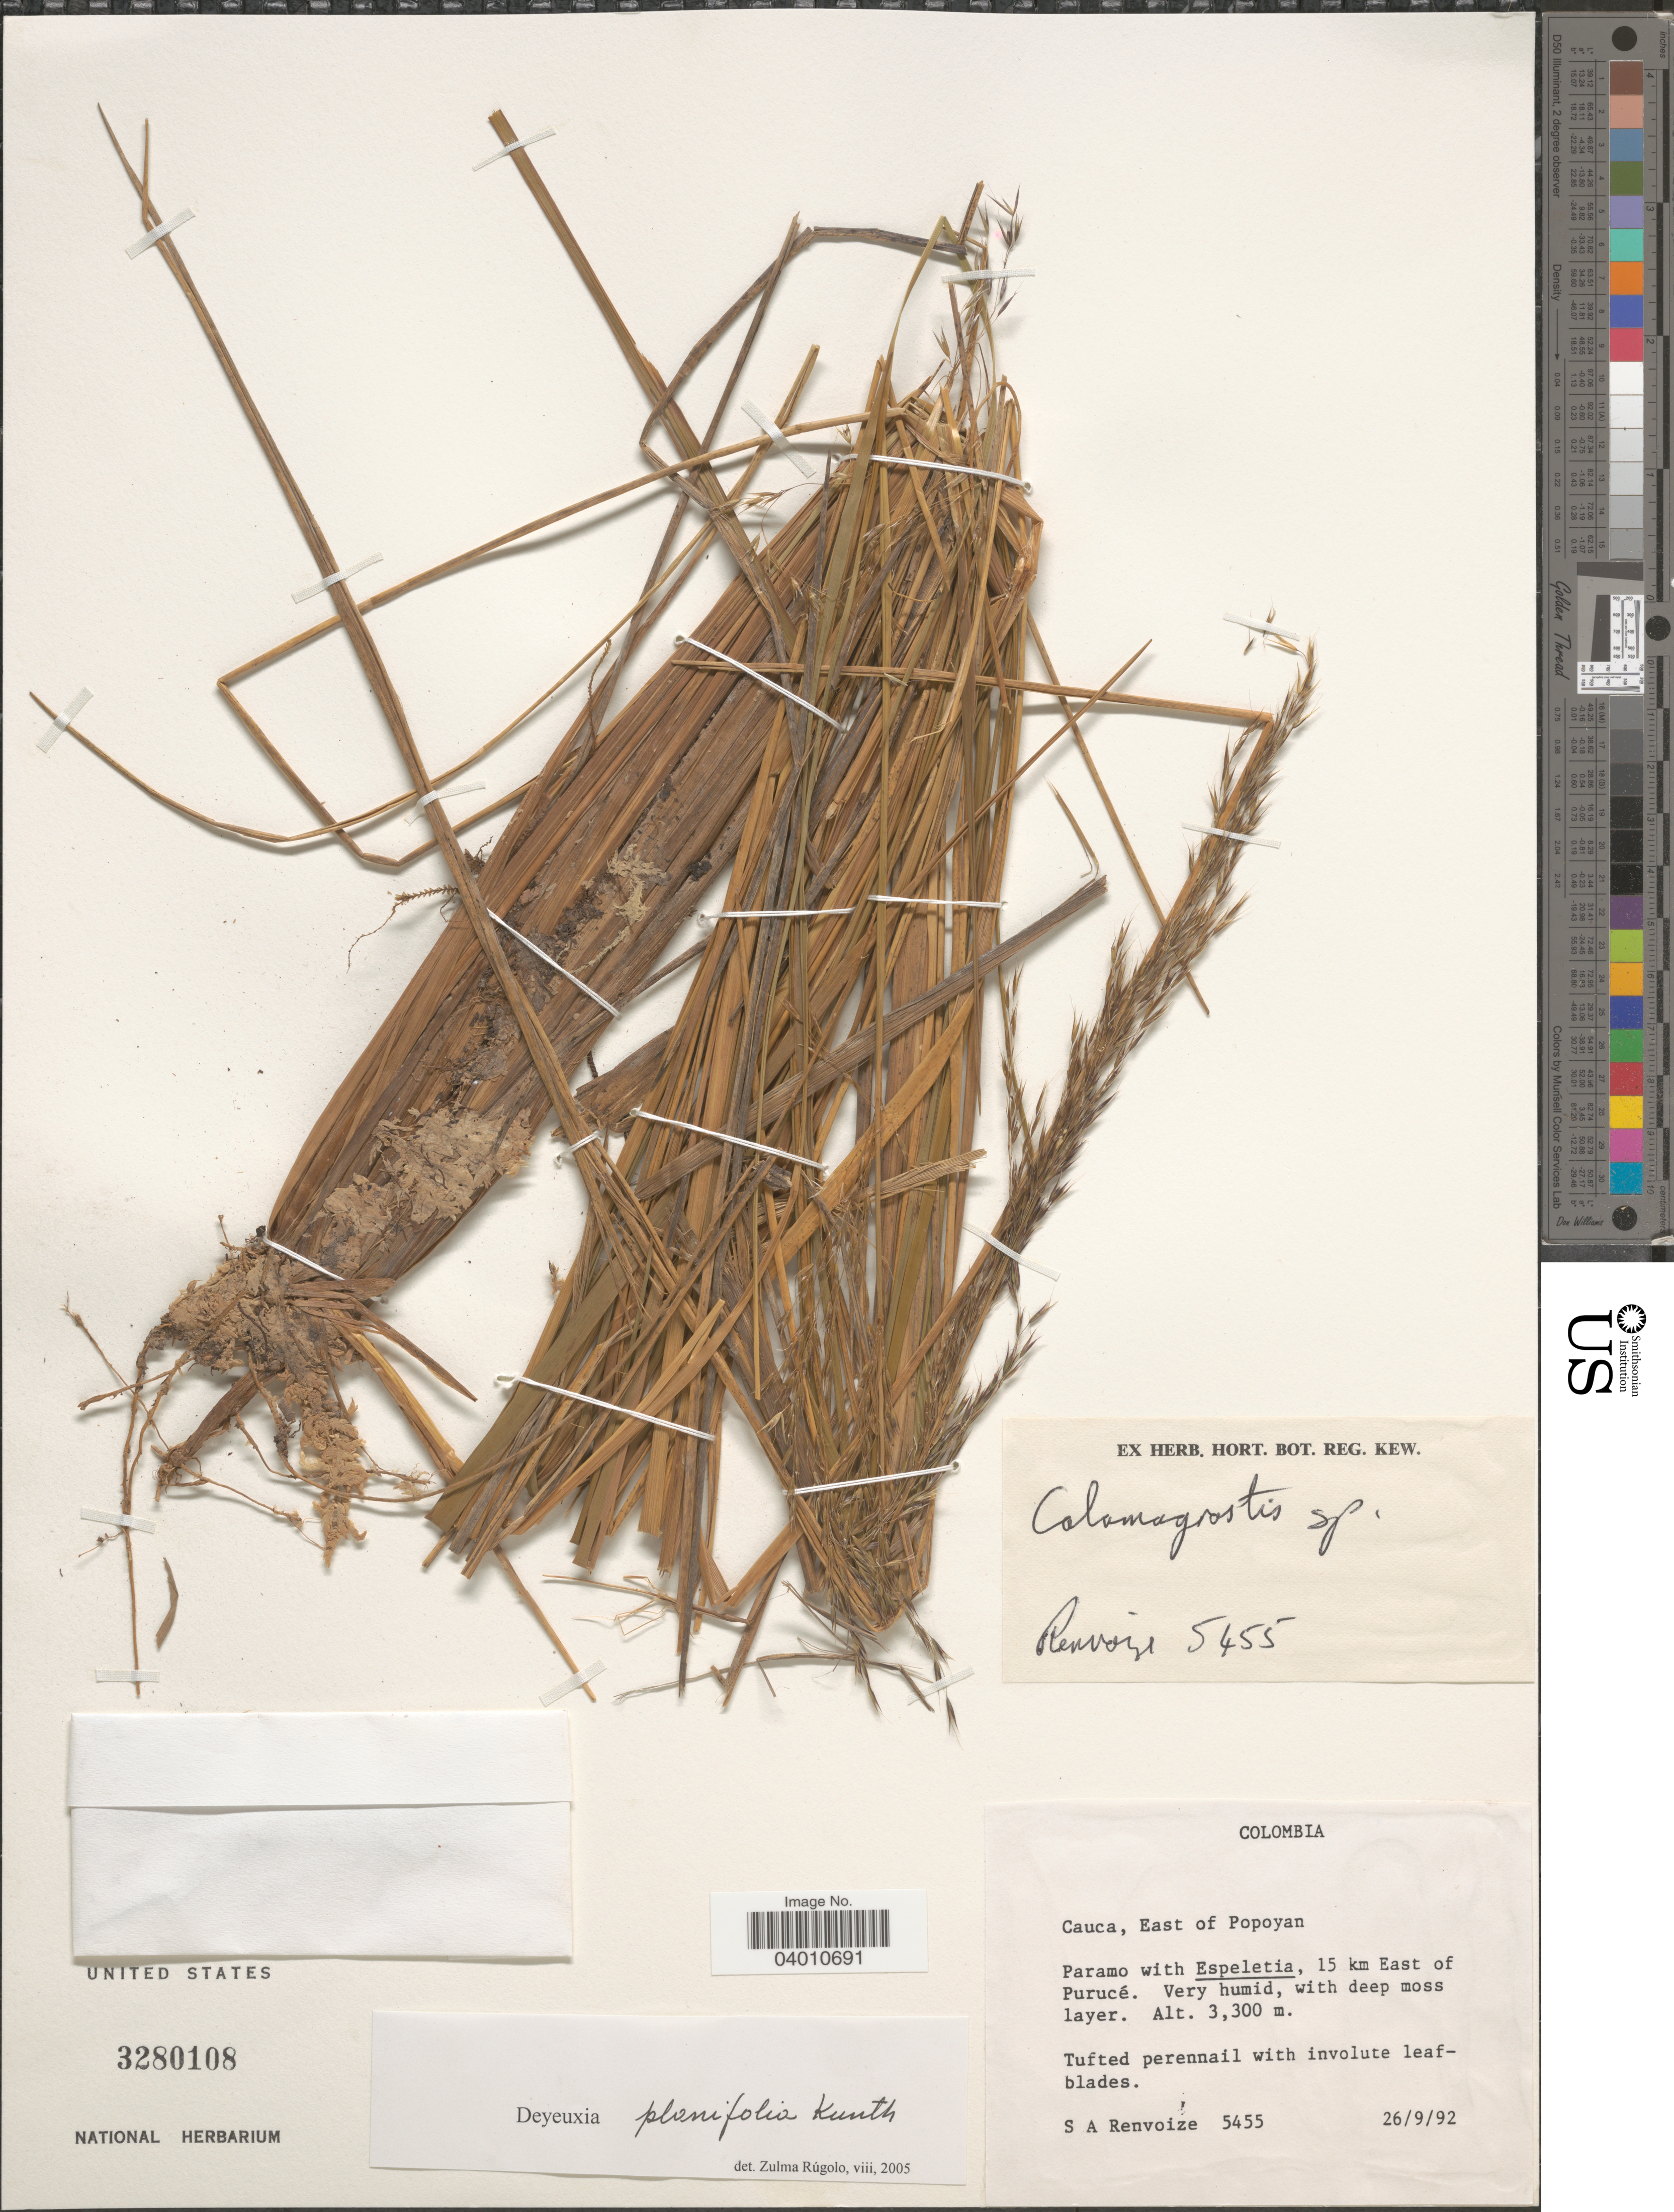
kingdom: Plantae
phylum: Tracheophyta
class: Liliopsida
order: Poales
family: Poaceae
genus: Peyritschia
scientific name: Peyritschia planifolia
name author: (Kunth) P.M. Peterson et al.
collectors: S. A. Renvoize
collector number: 5455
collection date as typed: Transcribed d/m/y: 26/9/92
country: Colombia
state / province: Cauca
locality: East of Popoyan. Paramo with Espeletia, 15 km East of Purucé.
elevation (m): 3300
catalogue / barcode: US 3280108